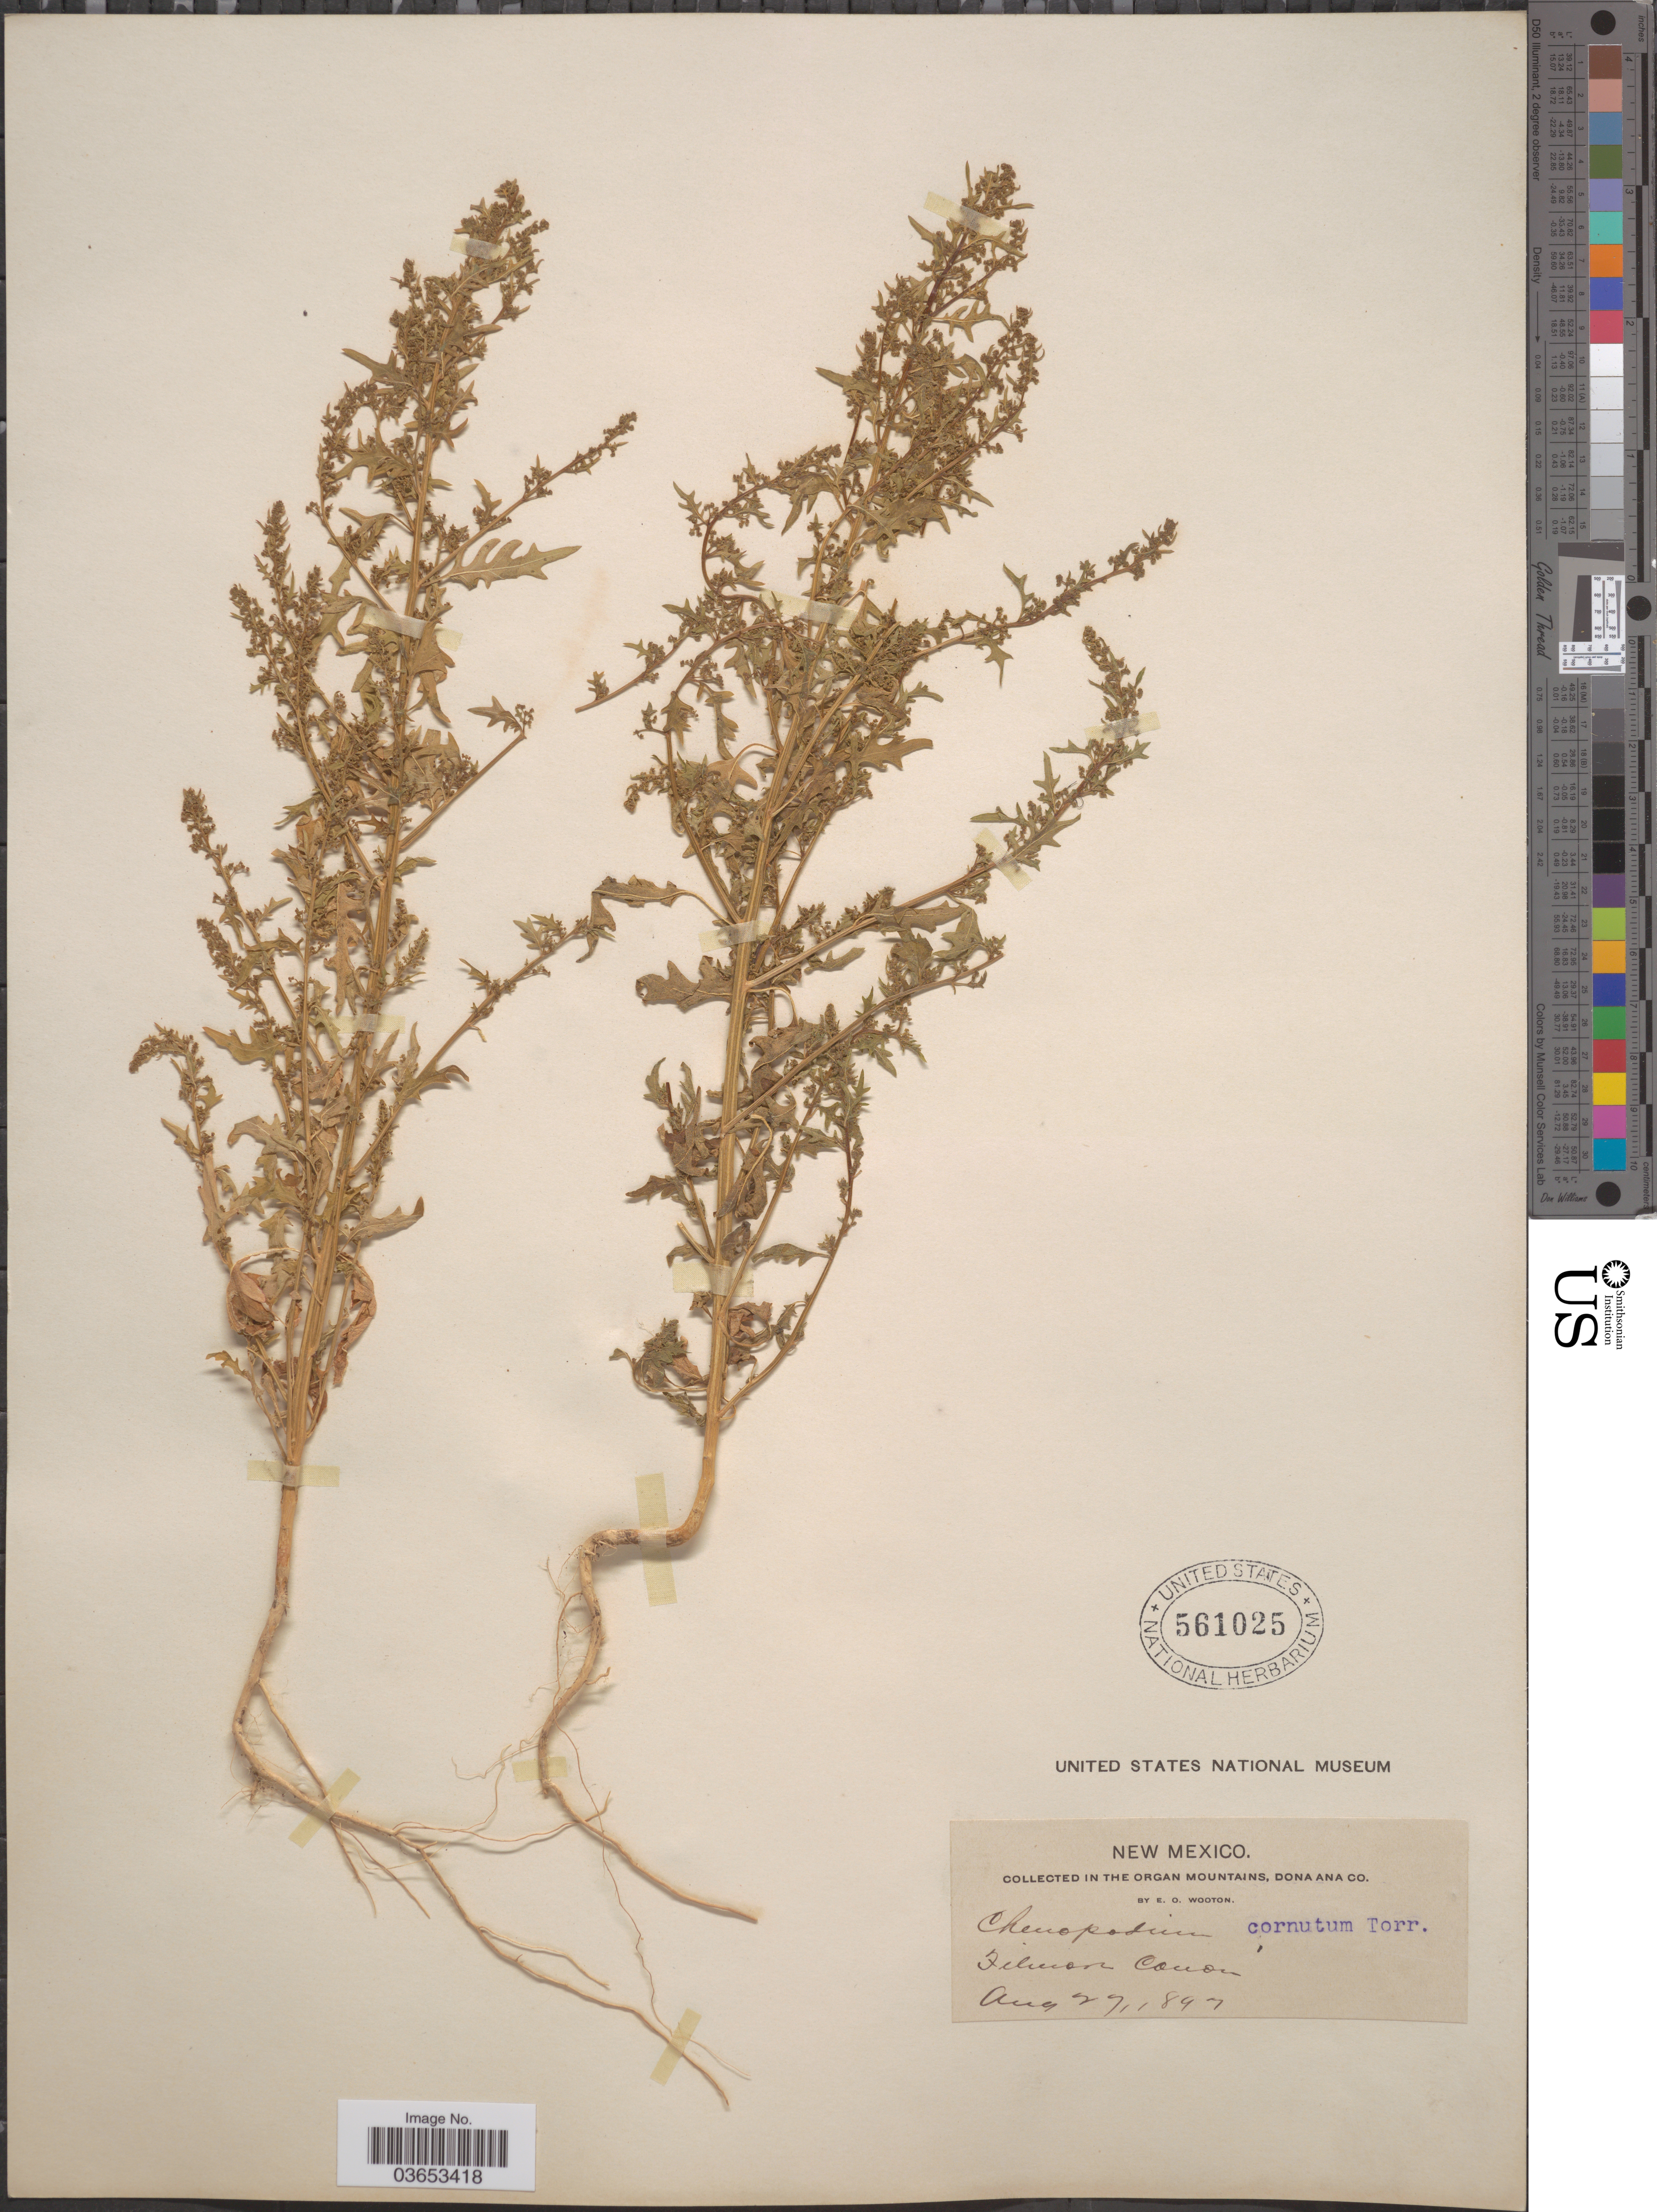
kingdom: Plantae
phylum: Tracheophyta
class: Magnoliopsida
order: Caryophyllales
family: Amaranthaceae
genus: Chenopodium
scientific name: Chenopodium incisum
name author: Poir.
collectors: E. O. Wooton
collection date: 1897-08-27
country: United States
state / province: New Mexico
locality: In the Organ Mountains, Dona Ana Co. Filmore Canon.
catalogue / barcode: US 561025